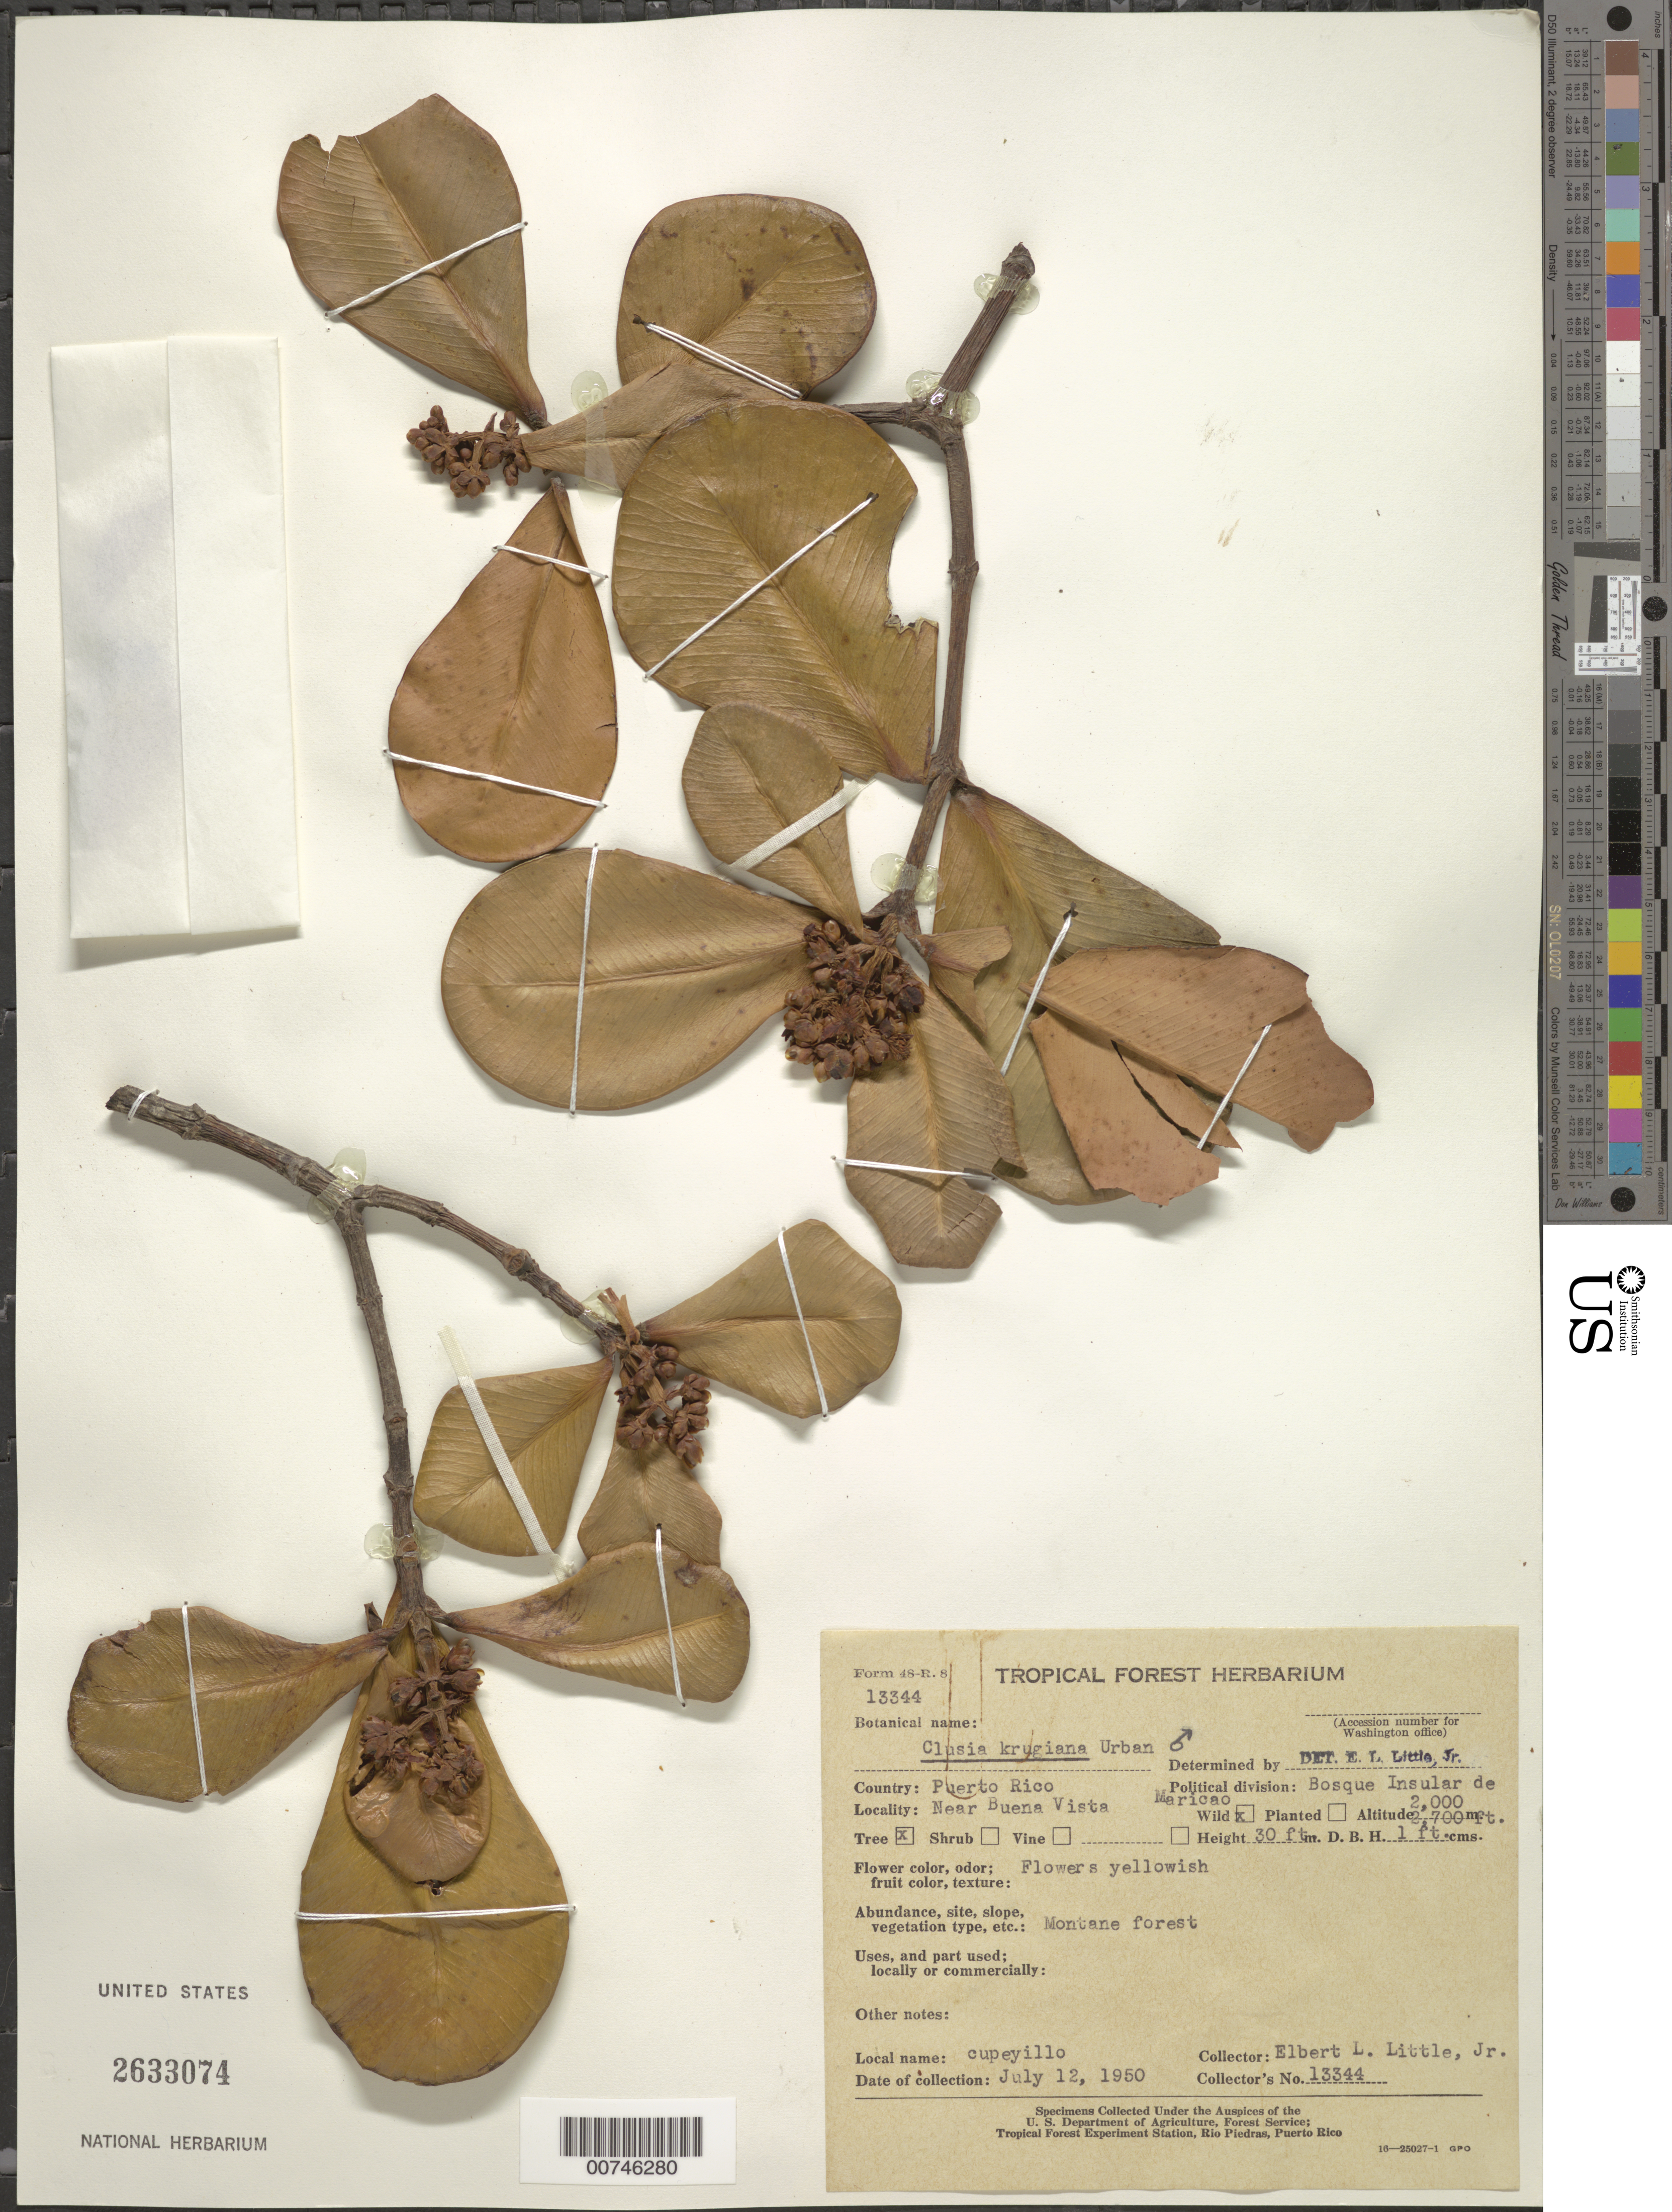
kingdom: Plantae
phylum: Tracheophyta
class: Magnoliopsida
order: Malpighiales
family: Clusiaceae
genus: Clusia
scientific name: Clusia clusioides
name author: (Griseb.) D'Arcy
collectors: E. L. Little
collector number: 13344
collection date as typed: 12 Jul 1950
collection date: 1950-07-12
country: Puerto Rico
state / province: Maricao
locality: Near Buena Vista, Maricao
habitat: Montane forest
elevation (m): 610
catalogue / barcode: US 2633074